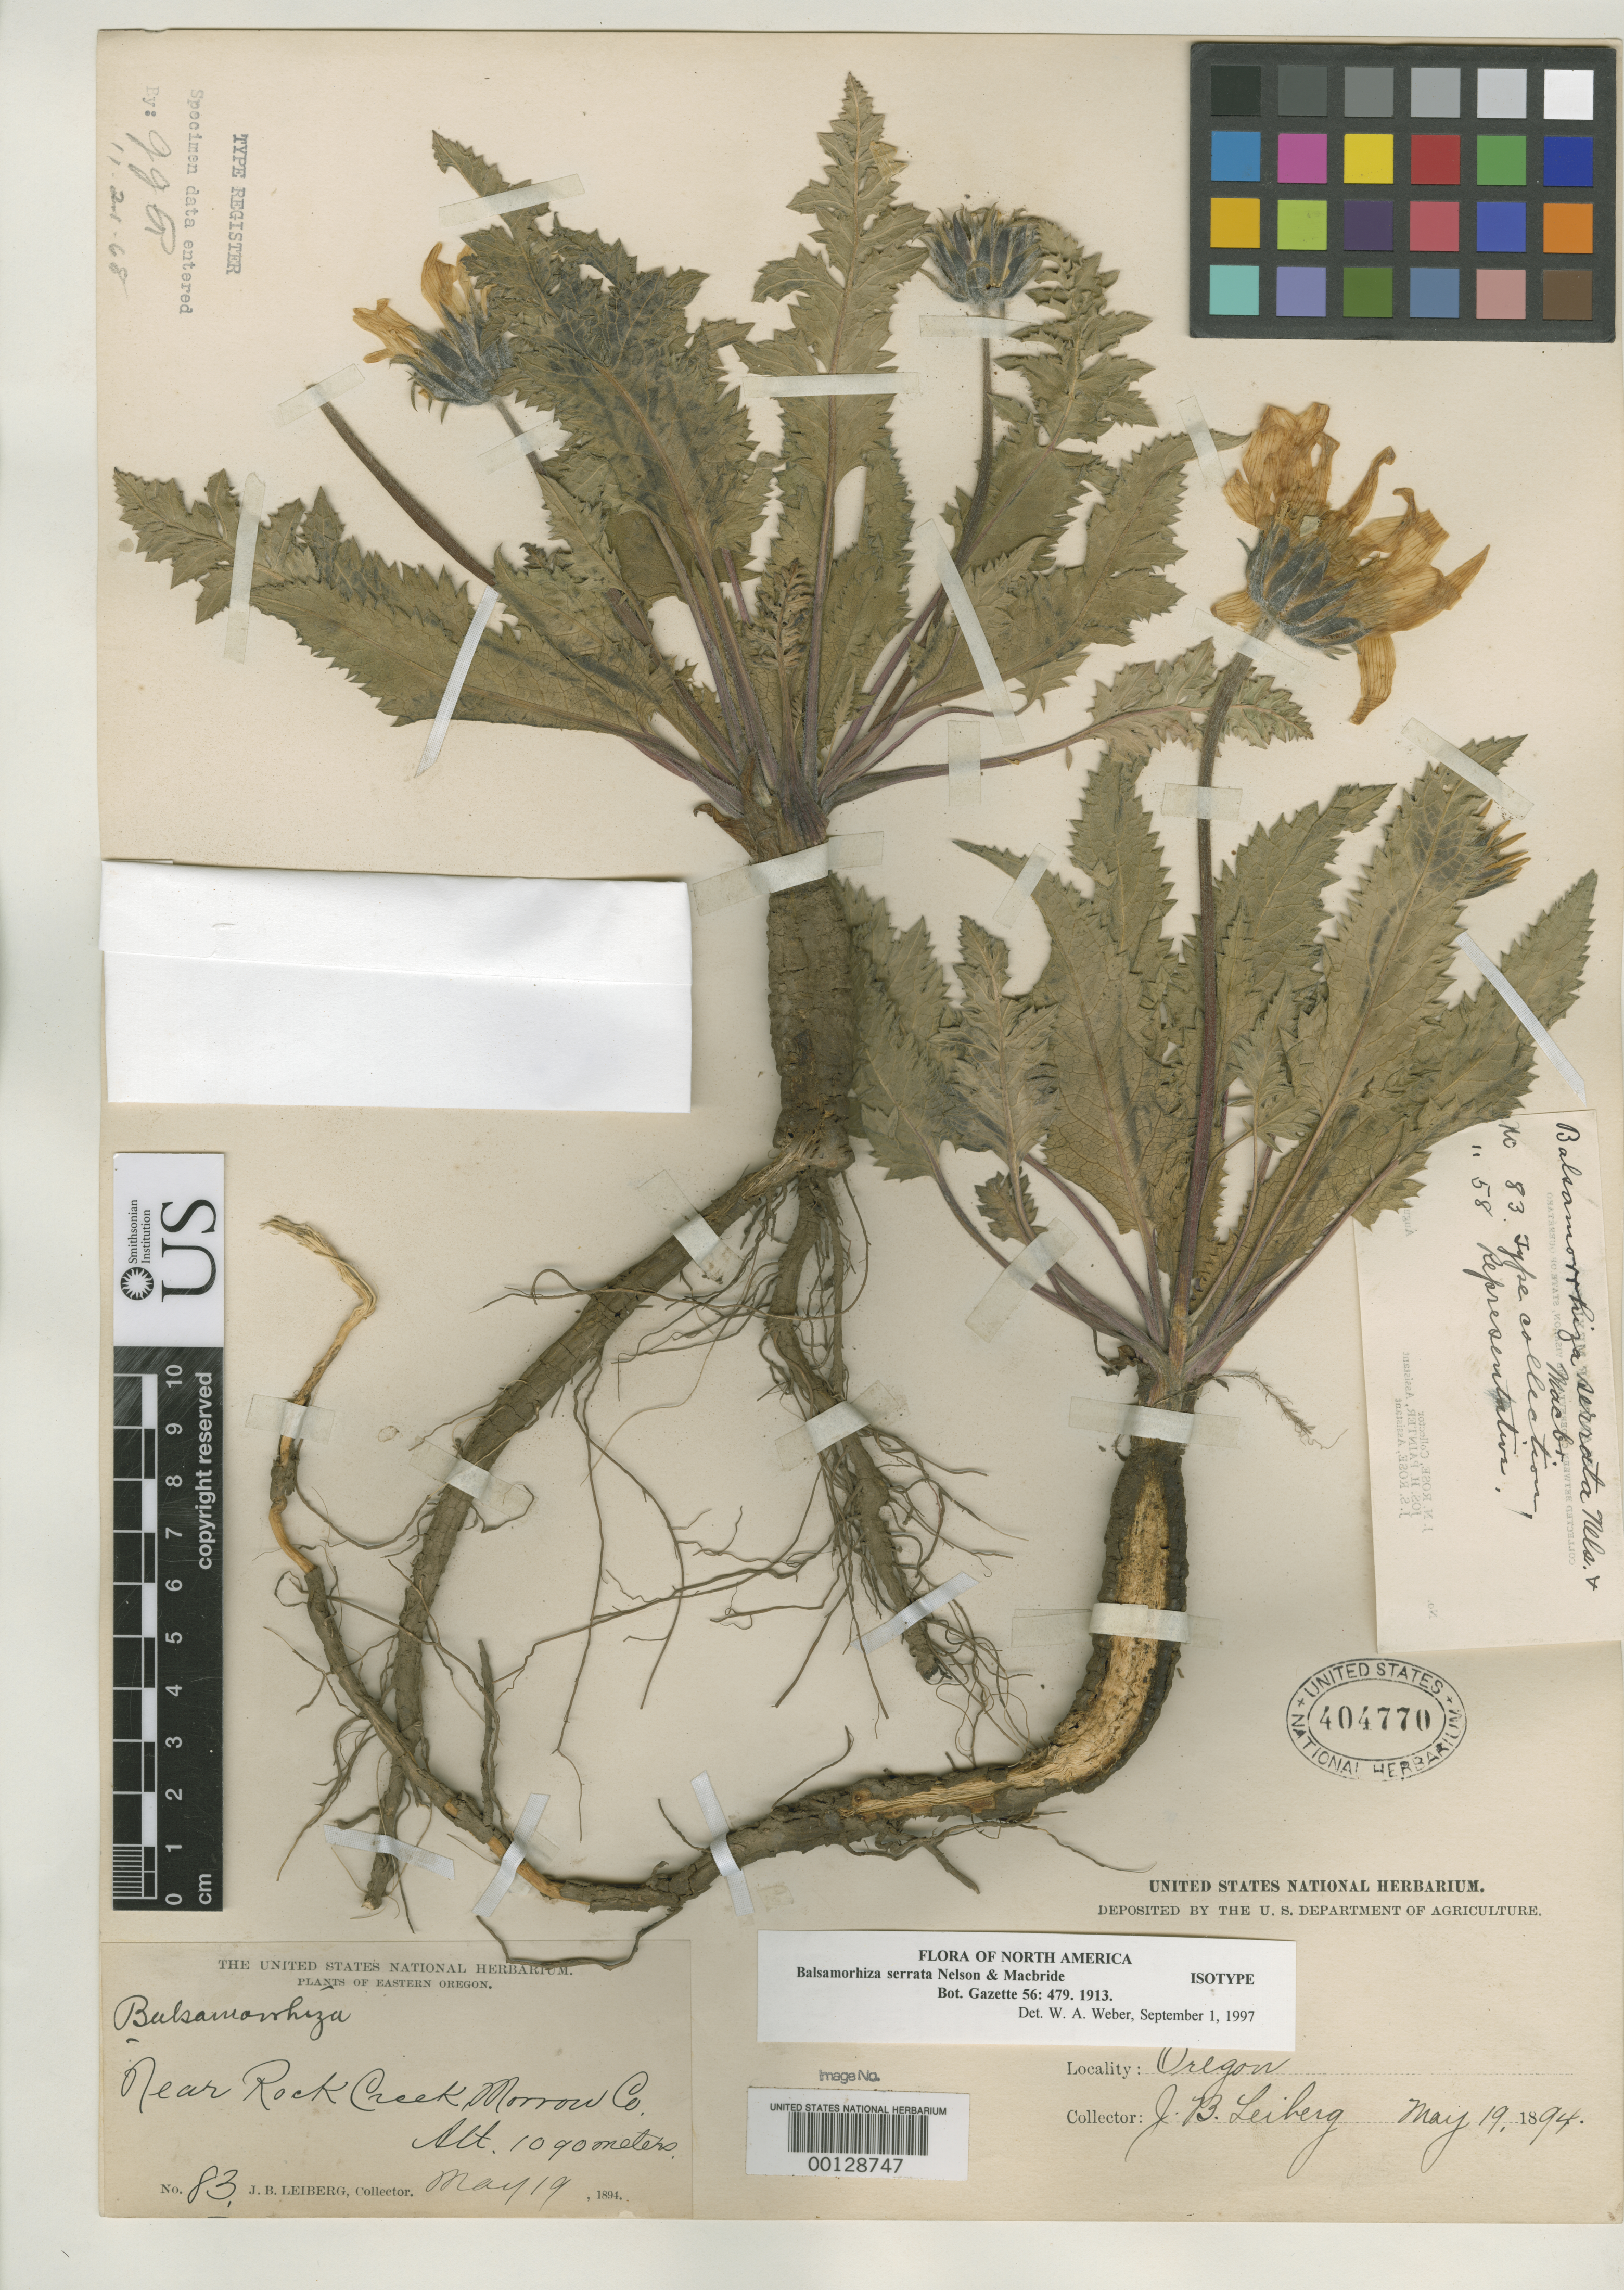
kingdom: Plantae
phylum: Tracheophyta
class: Magnoliopsida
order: Asterales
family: Asteraceae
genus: Balsamorhiza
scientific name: Balsamorhiza serrata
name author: A. Nelson & J.F. Macbr.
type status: Isotype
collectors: J. Leiberg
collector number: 83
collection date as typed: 19 May 1894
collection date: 1894-05-19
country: United States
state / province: Oregon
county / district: Morrow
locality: Near Rock Creek.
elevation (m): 1090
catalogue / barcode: US 404770